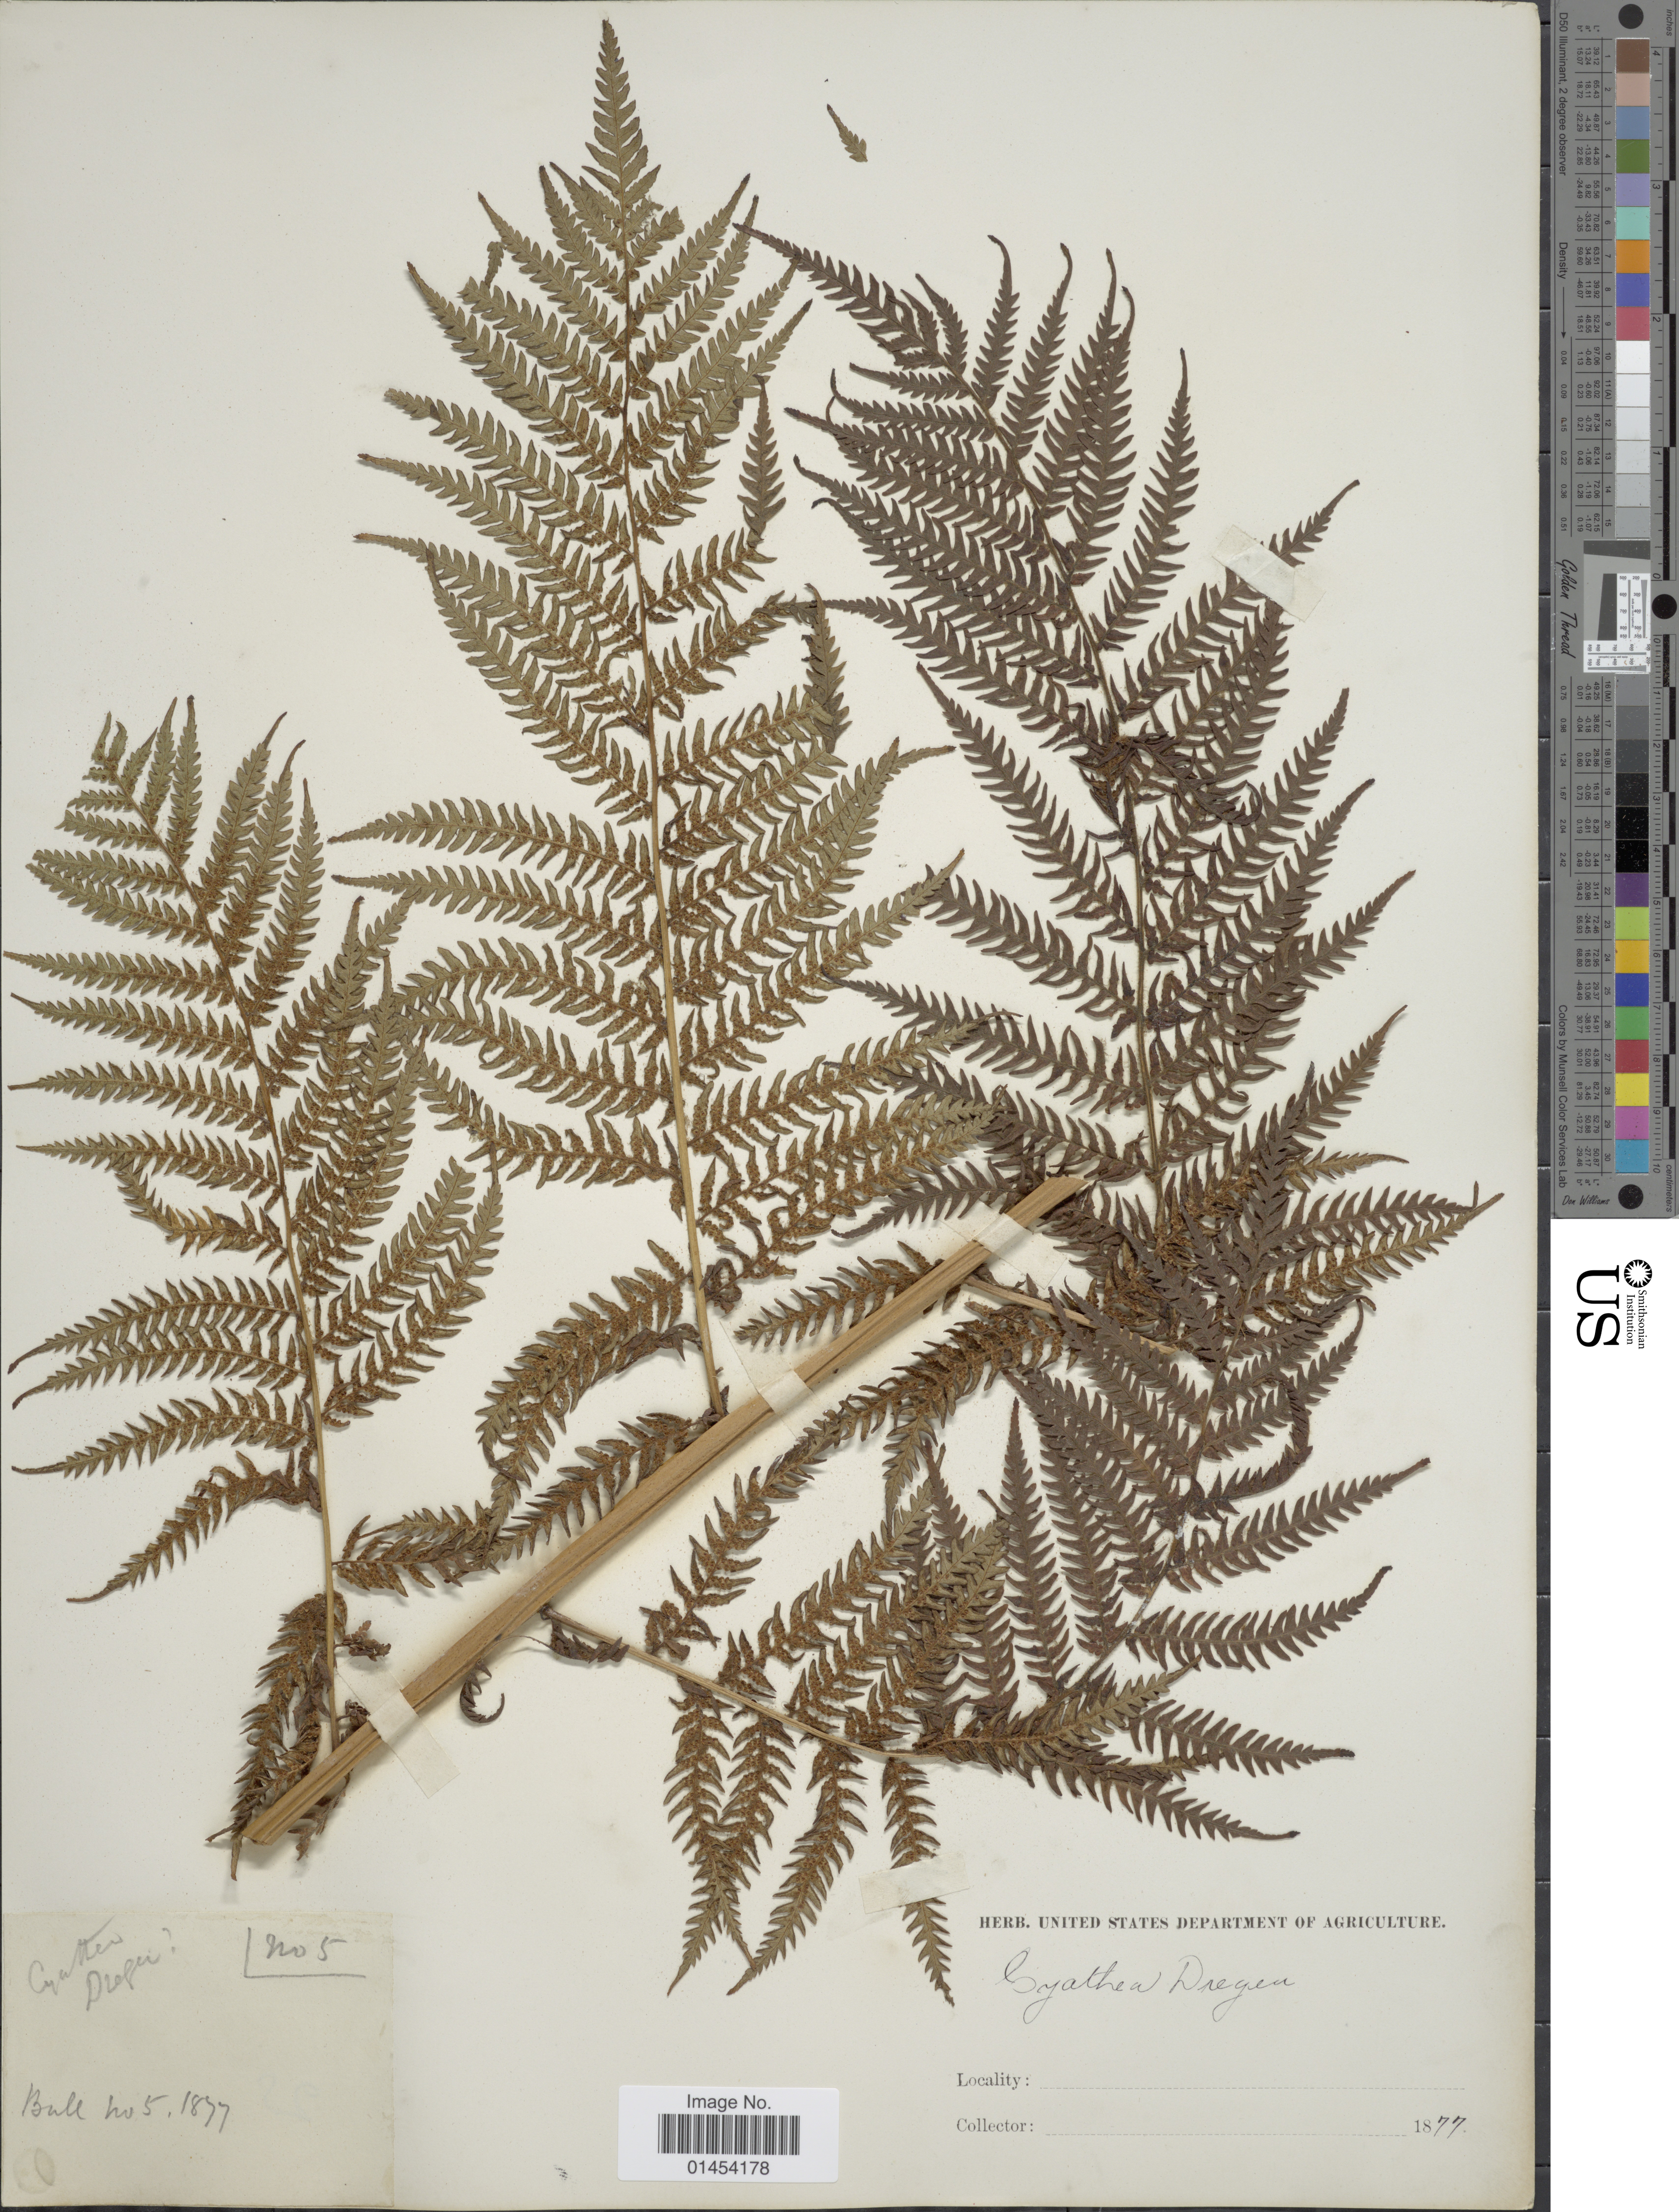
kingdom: Plantae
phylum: Tracheophyta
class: Polypodiopsida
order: Cyatheales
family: Cyatheaceae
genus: Cyathea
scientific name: Cyathea dregei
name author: Kunze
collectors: Bull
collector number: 5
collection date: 1877